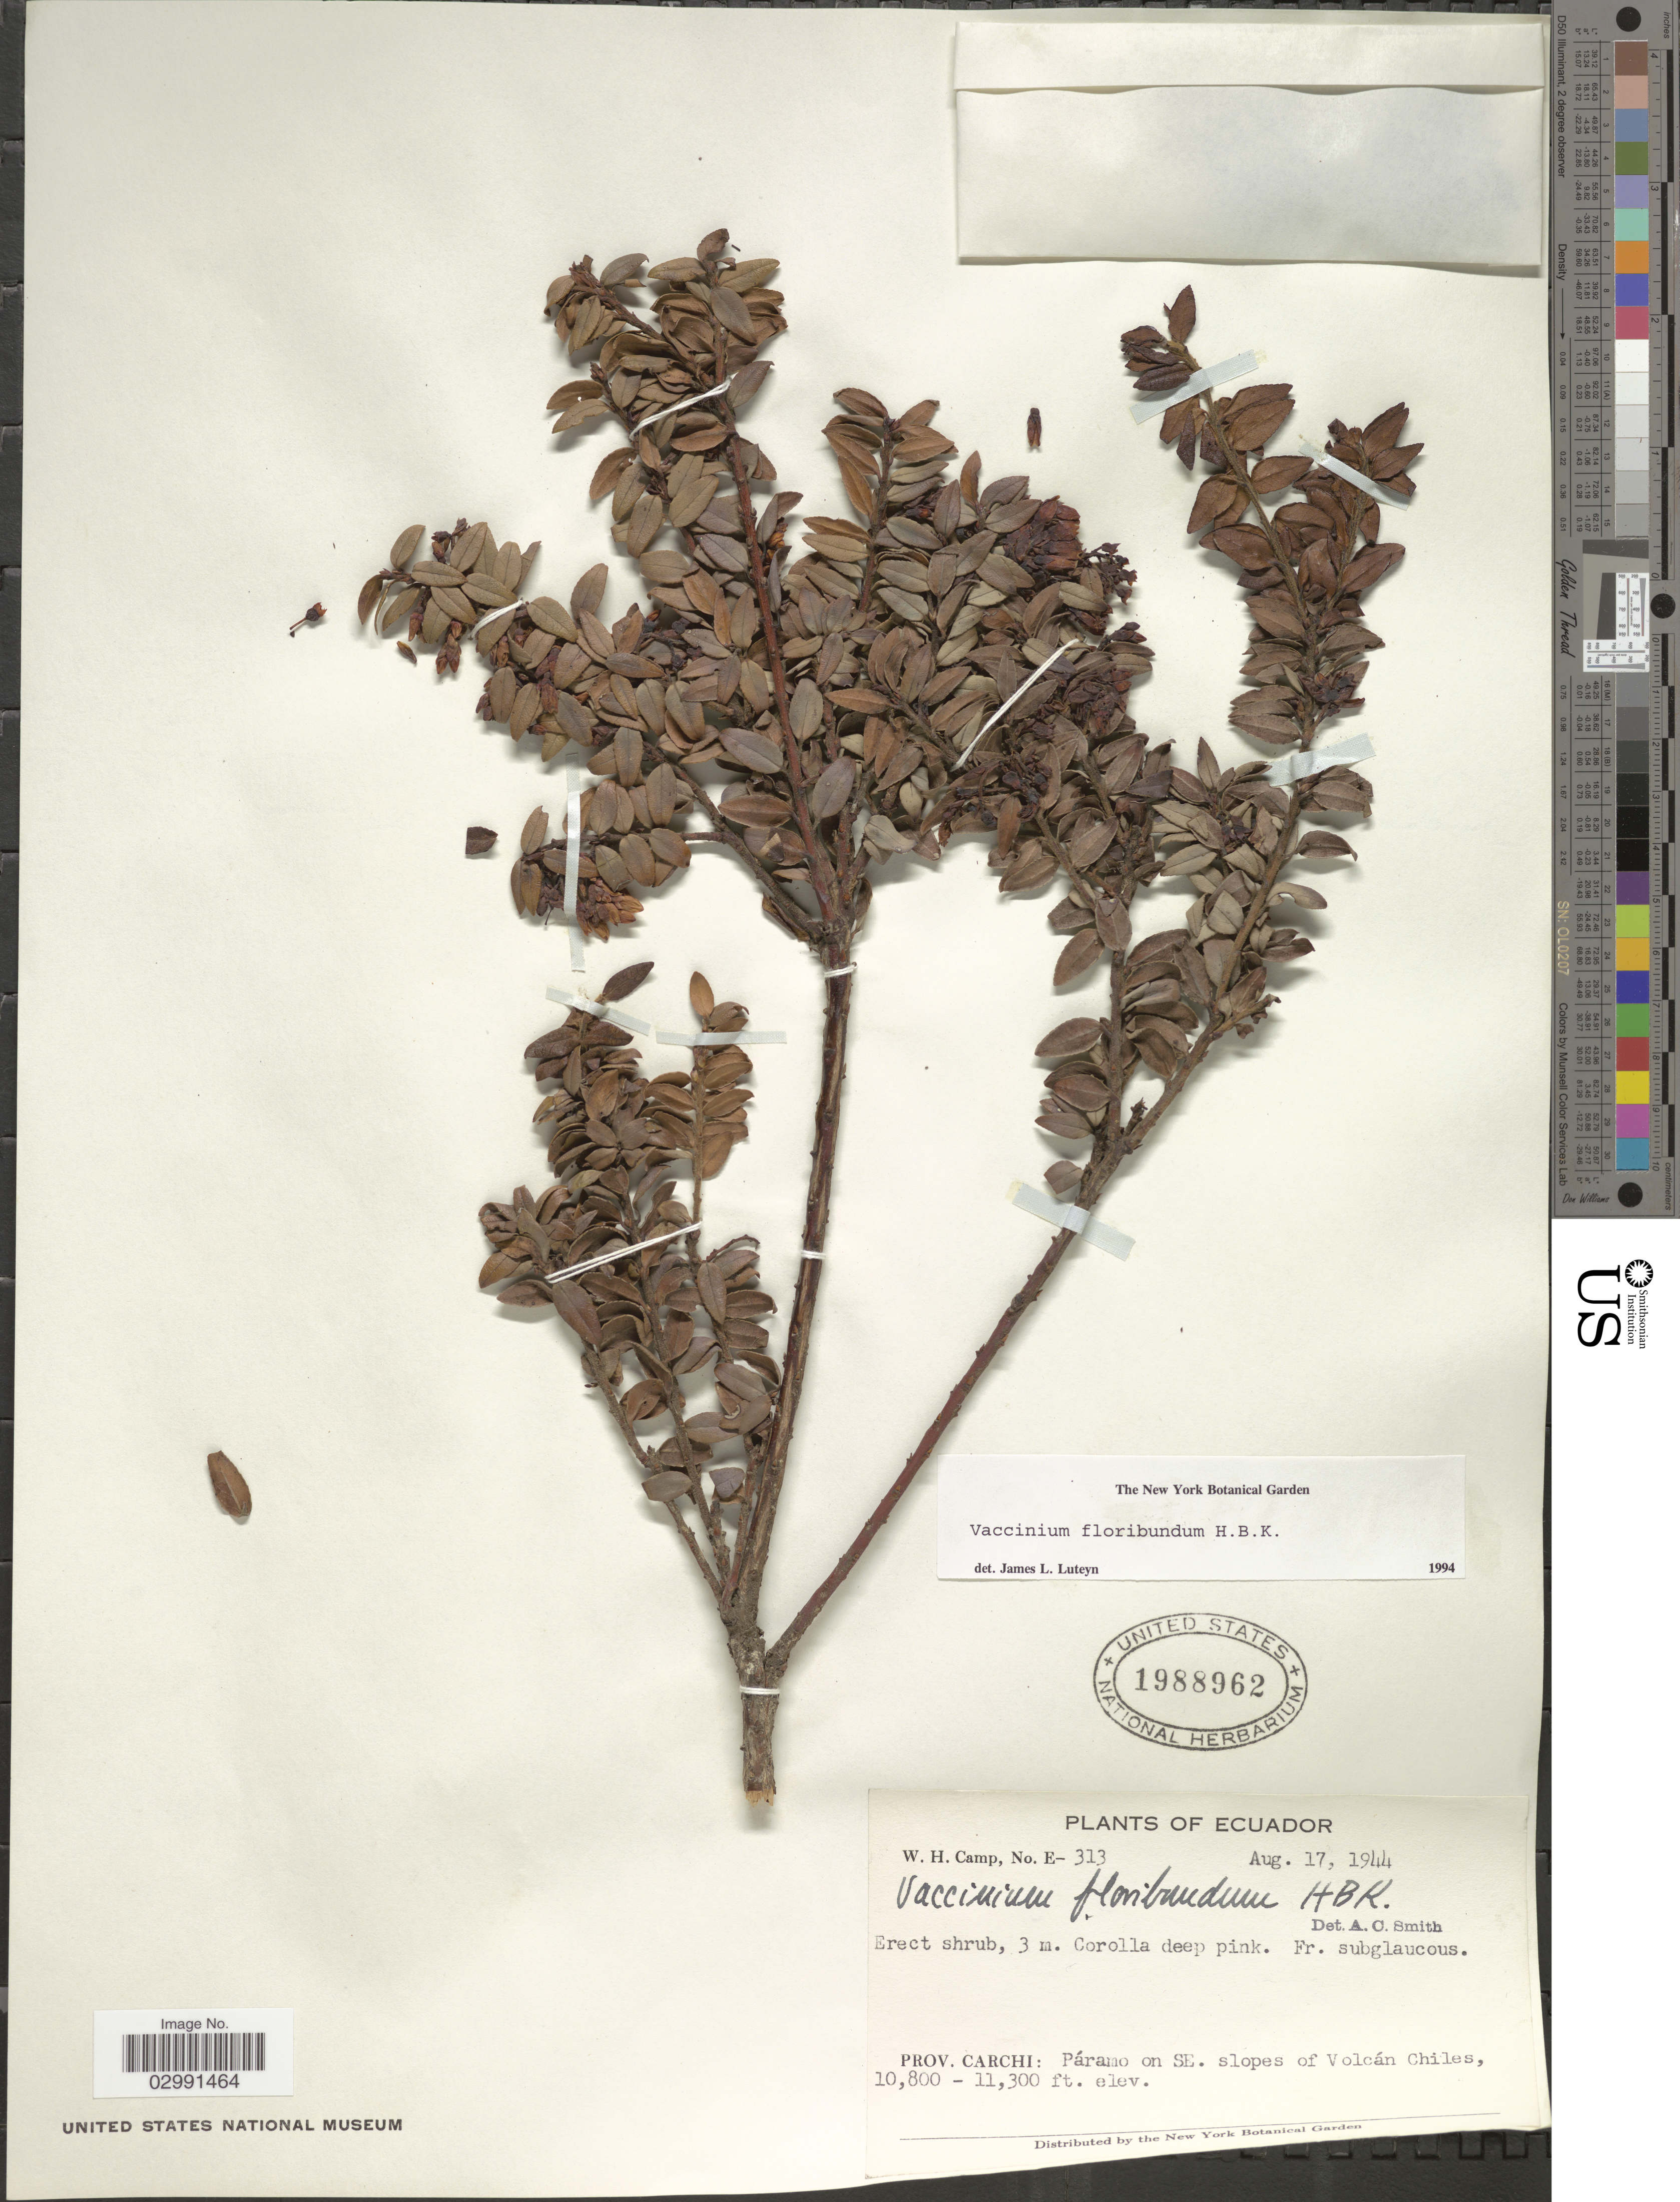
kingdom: Plantae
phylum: Tracheophyta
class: Magnoliopsida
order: Ericales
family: Ericaceae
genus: Vaccinium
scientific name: Vaccinium floribundum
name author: Kunth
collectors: W. H. Camp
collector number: E-313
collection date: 1944-08-17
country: Ecuador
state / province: Carchi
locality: Páramo on SE. slopes of Volcán Chiles.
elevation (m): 3292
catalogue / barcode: US 1988962